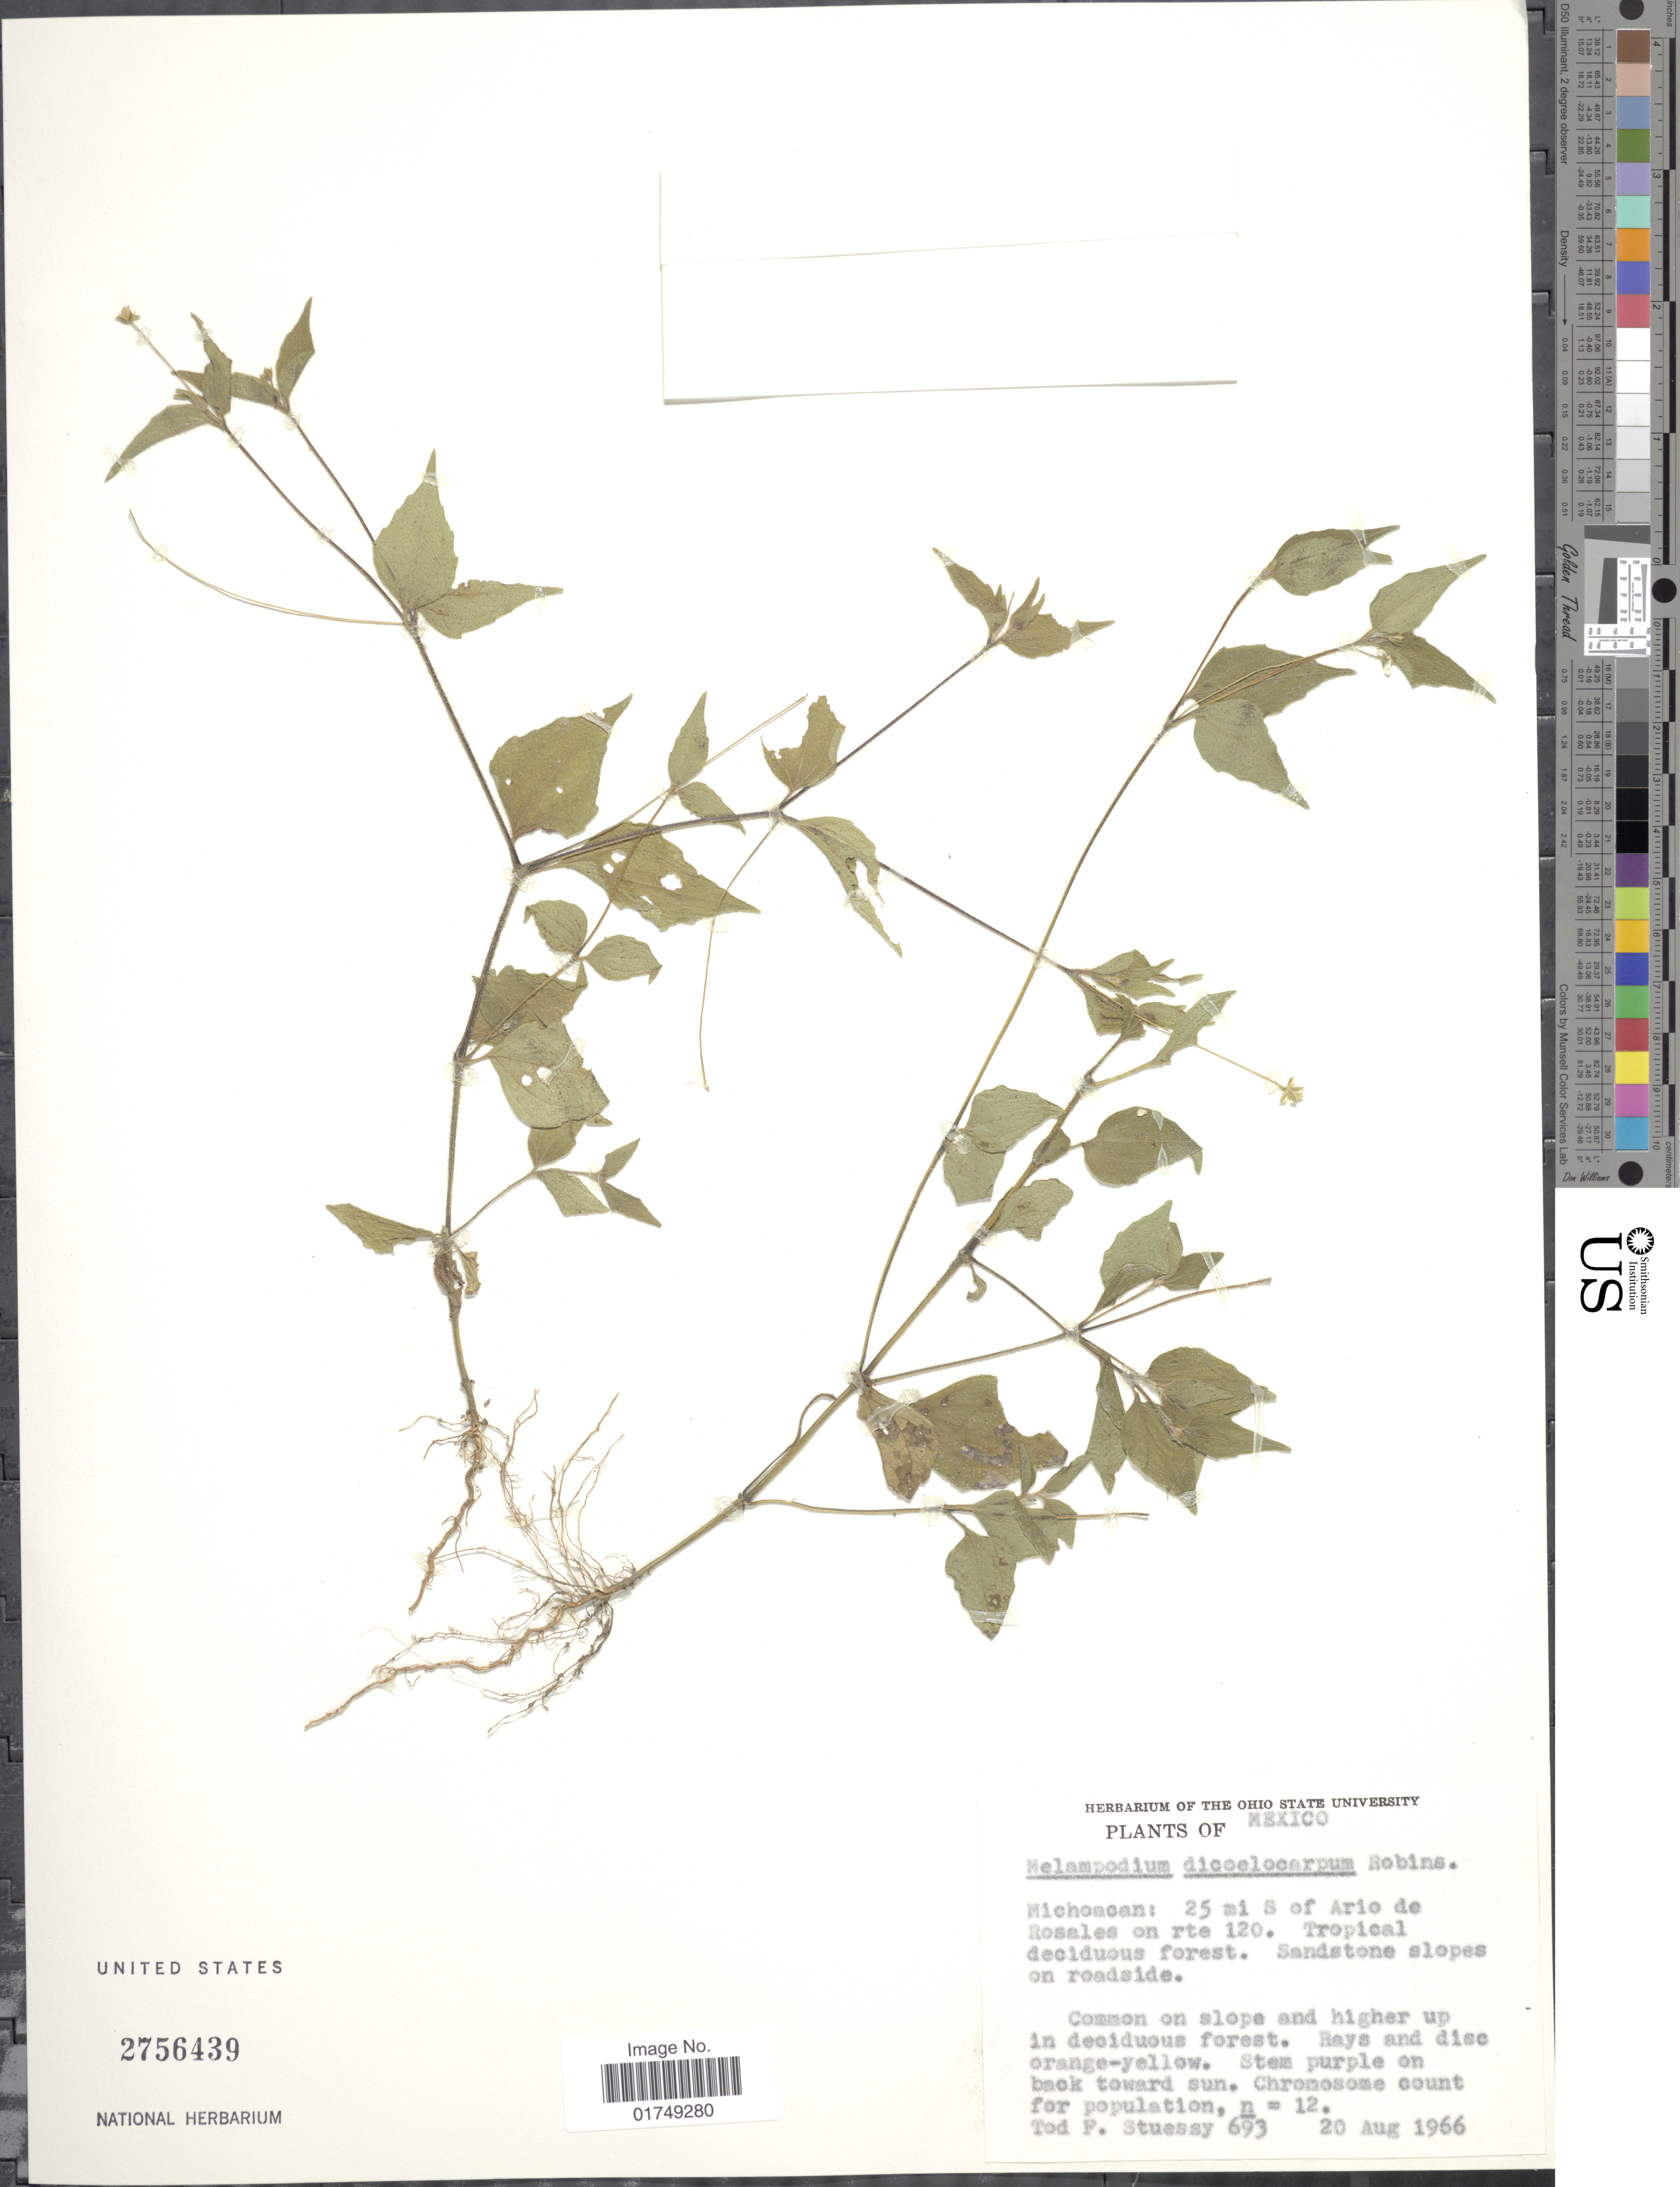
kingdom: Plantae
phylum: Tracheophyta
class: Magnoliopsida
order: Asterales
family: Asteraceae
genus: Melampodium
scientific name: Melampodium dicoelocarpum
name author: B.L. Rob.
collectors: T. Stuessy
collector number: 693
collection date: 1966-08-20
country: Mexico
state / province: Michoacán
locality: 25 mi S of Ario de Rosales on rte 120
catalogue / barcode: US 2756439